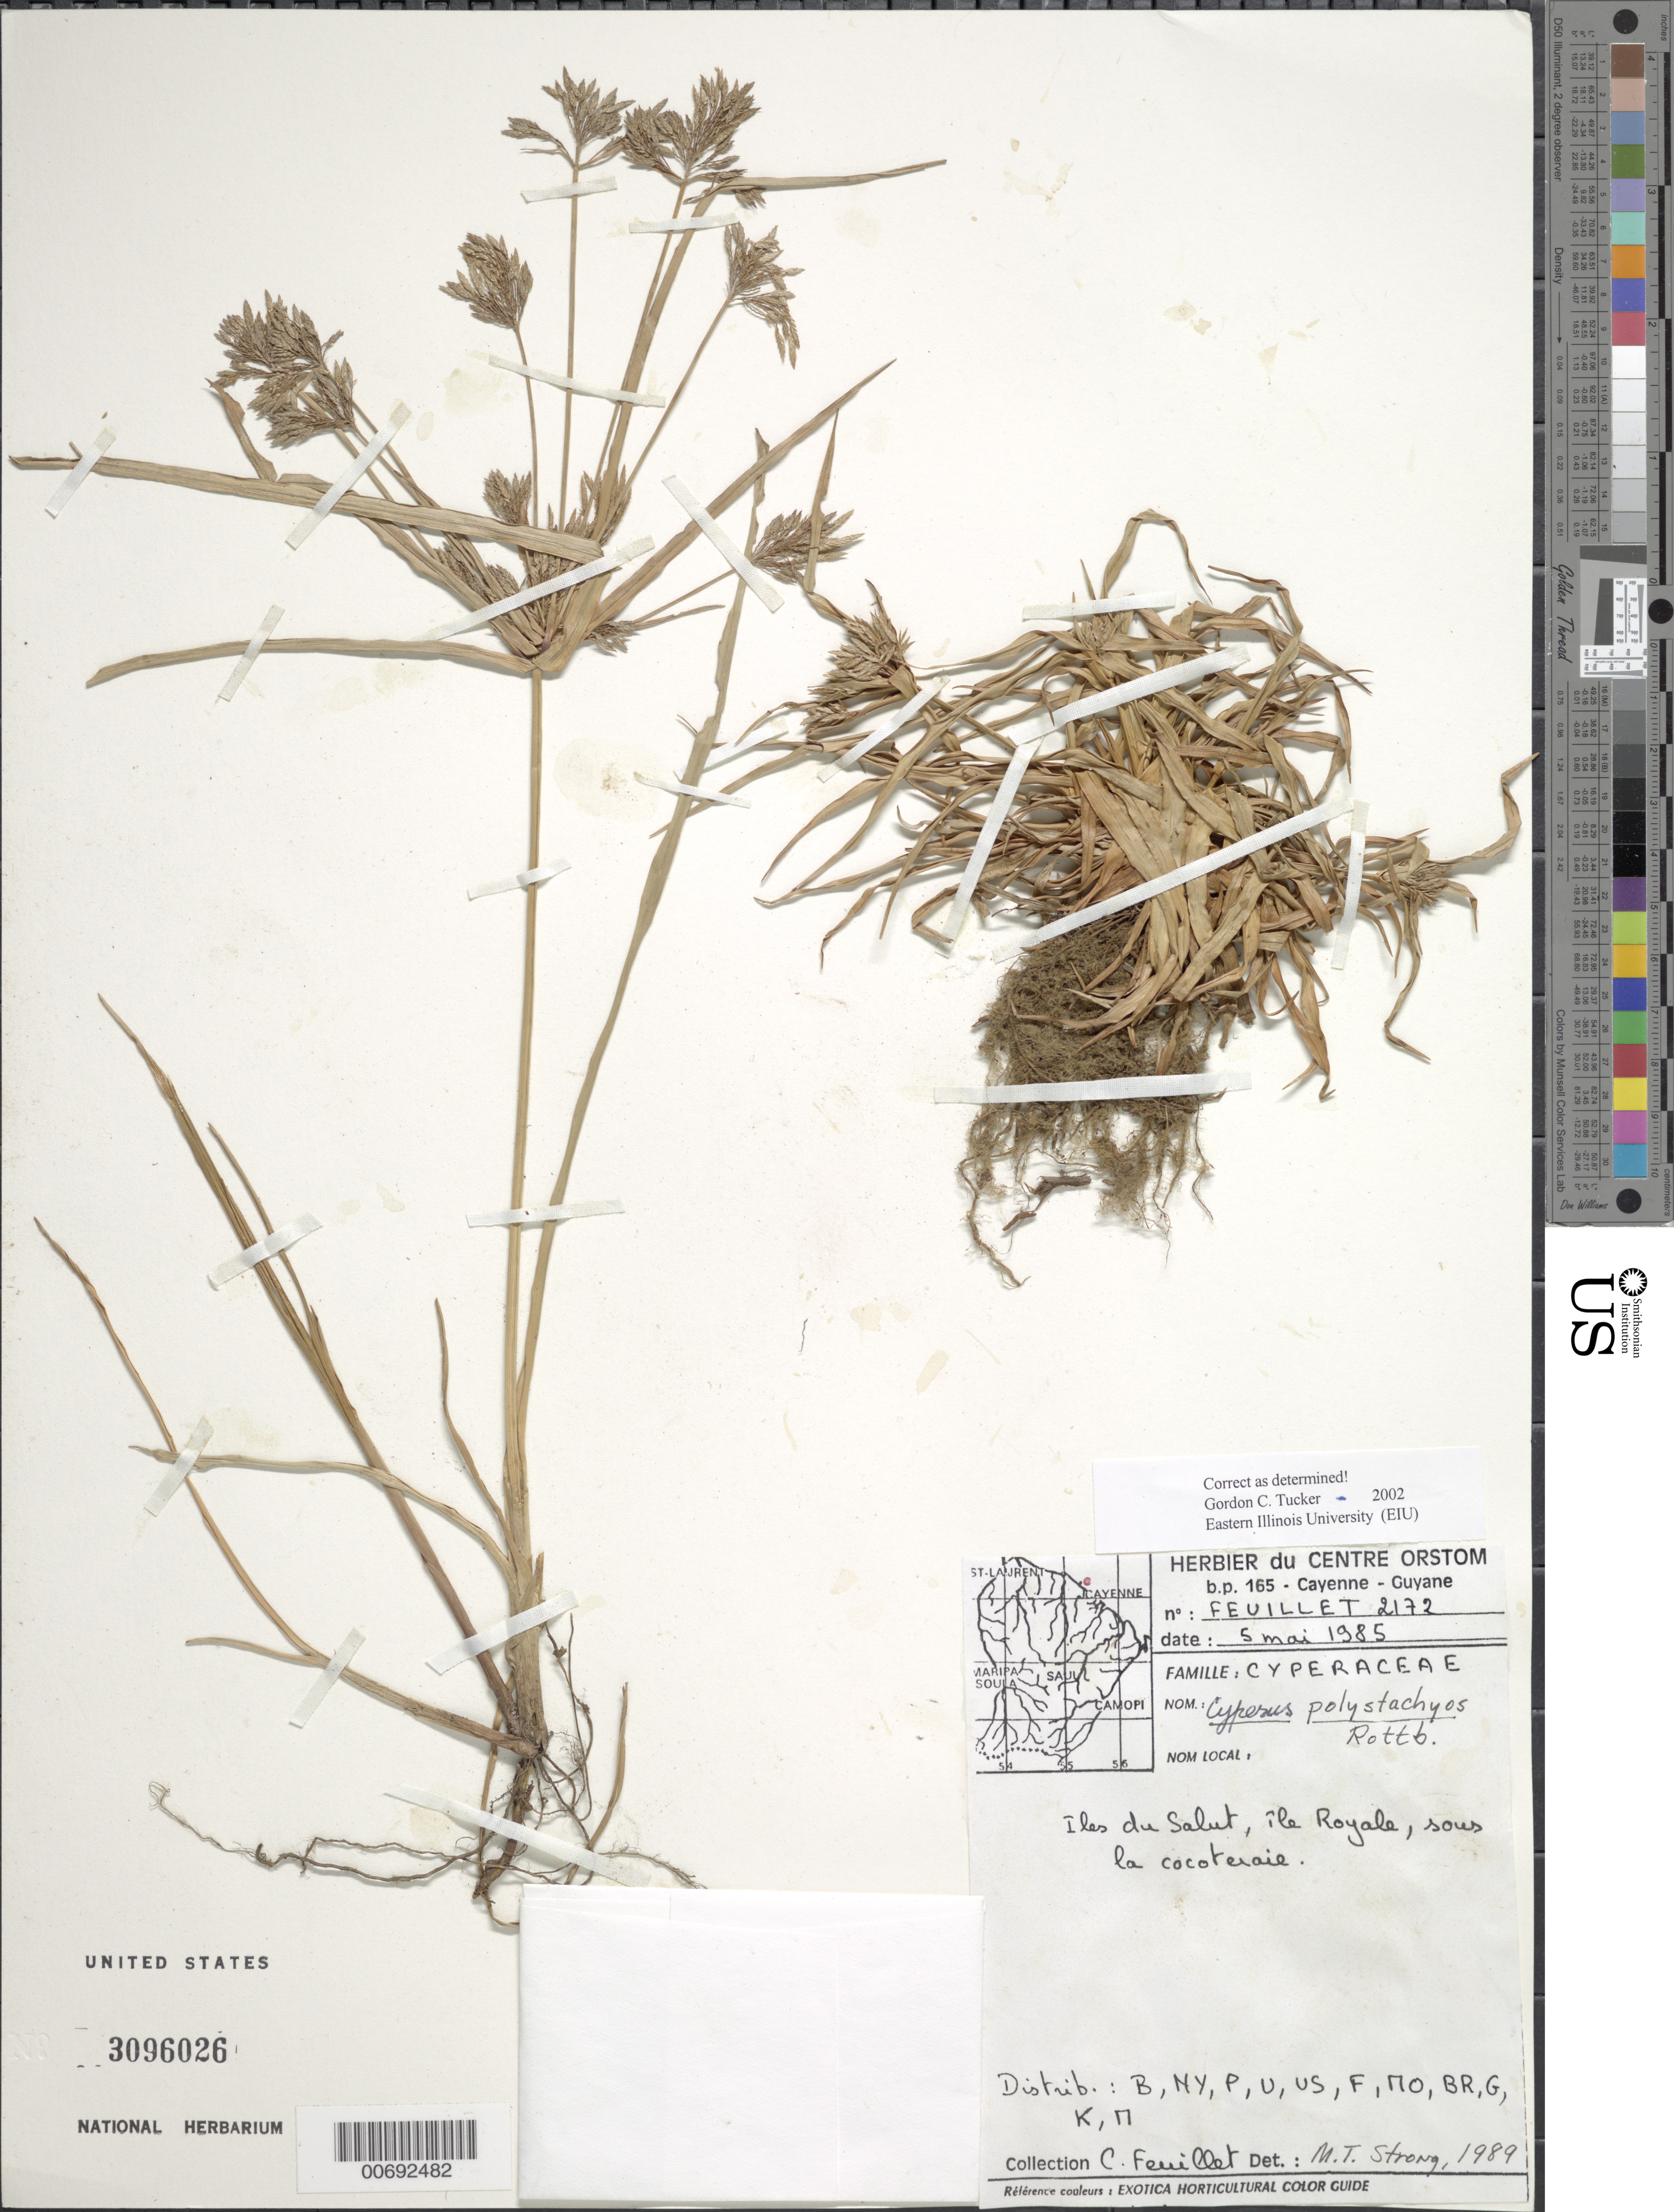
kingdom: Plantae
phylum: Tracheophyta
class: Liliopsida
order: Poales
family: Cyperaceae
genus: Cyperus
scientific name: Cyperus polystachyos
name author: Rottb.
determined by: Tucker, G. C.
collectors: C. Feuillet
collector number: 2172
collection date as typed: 5-May-85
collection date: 1985-05-05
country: French Guiana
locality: Iles du Salut, Ile Royale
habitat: Sous la cocoteraie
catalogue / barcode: US 3096026